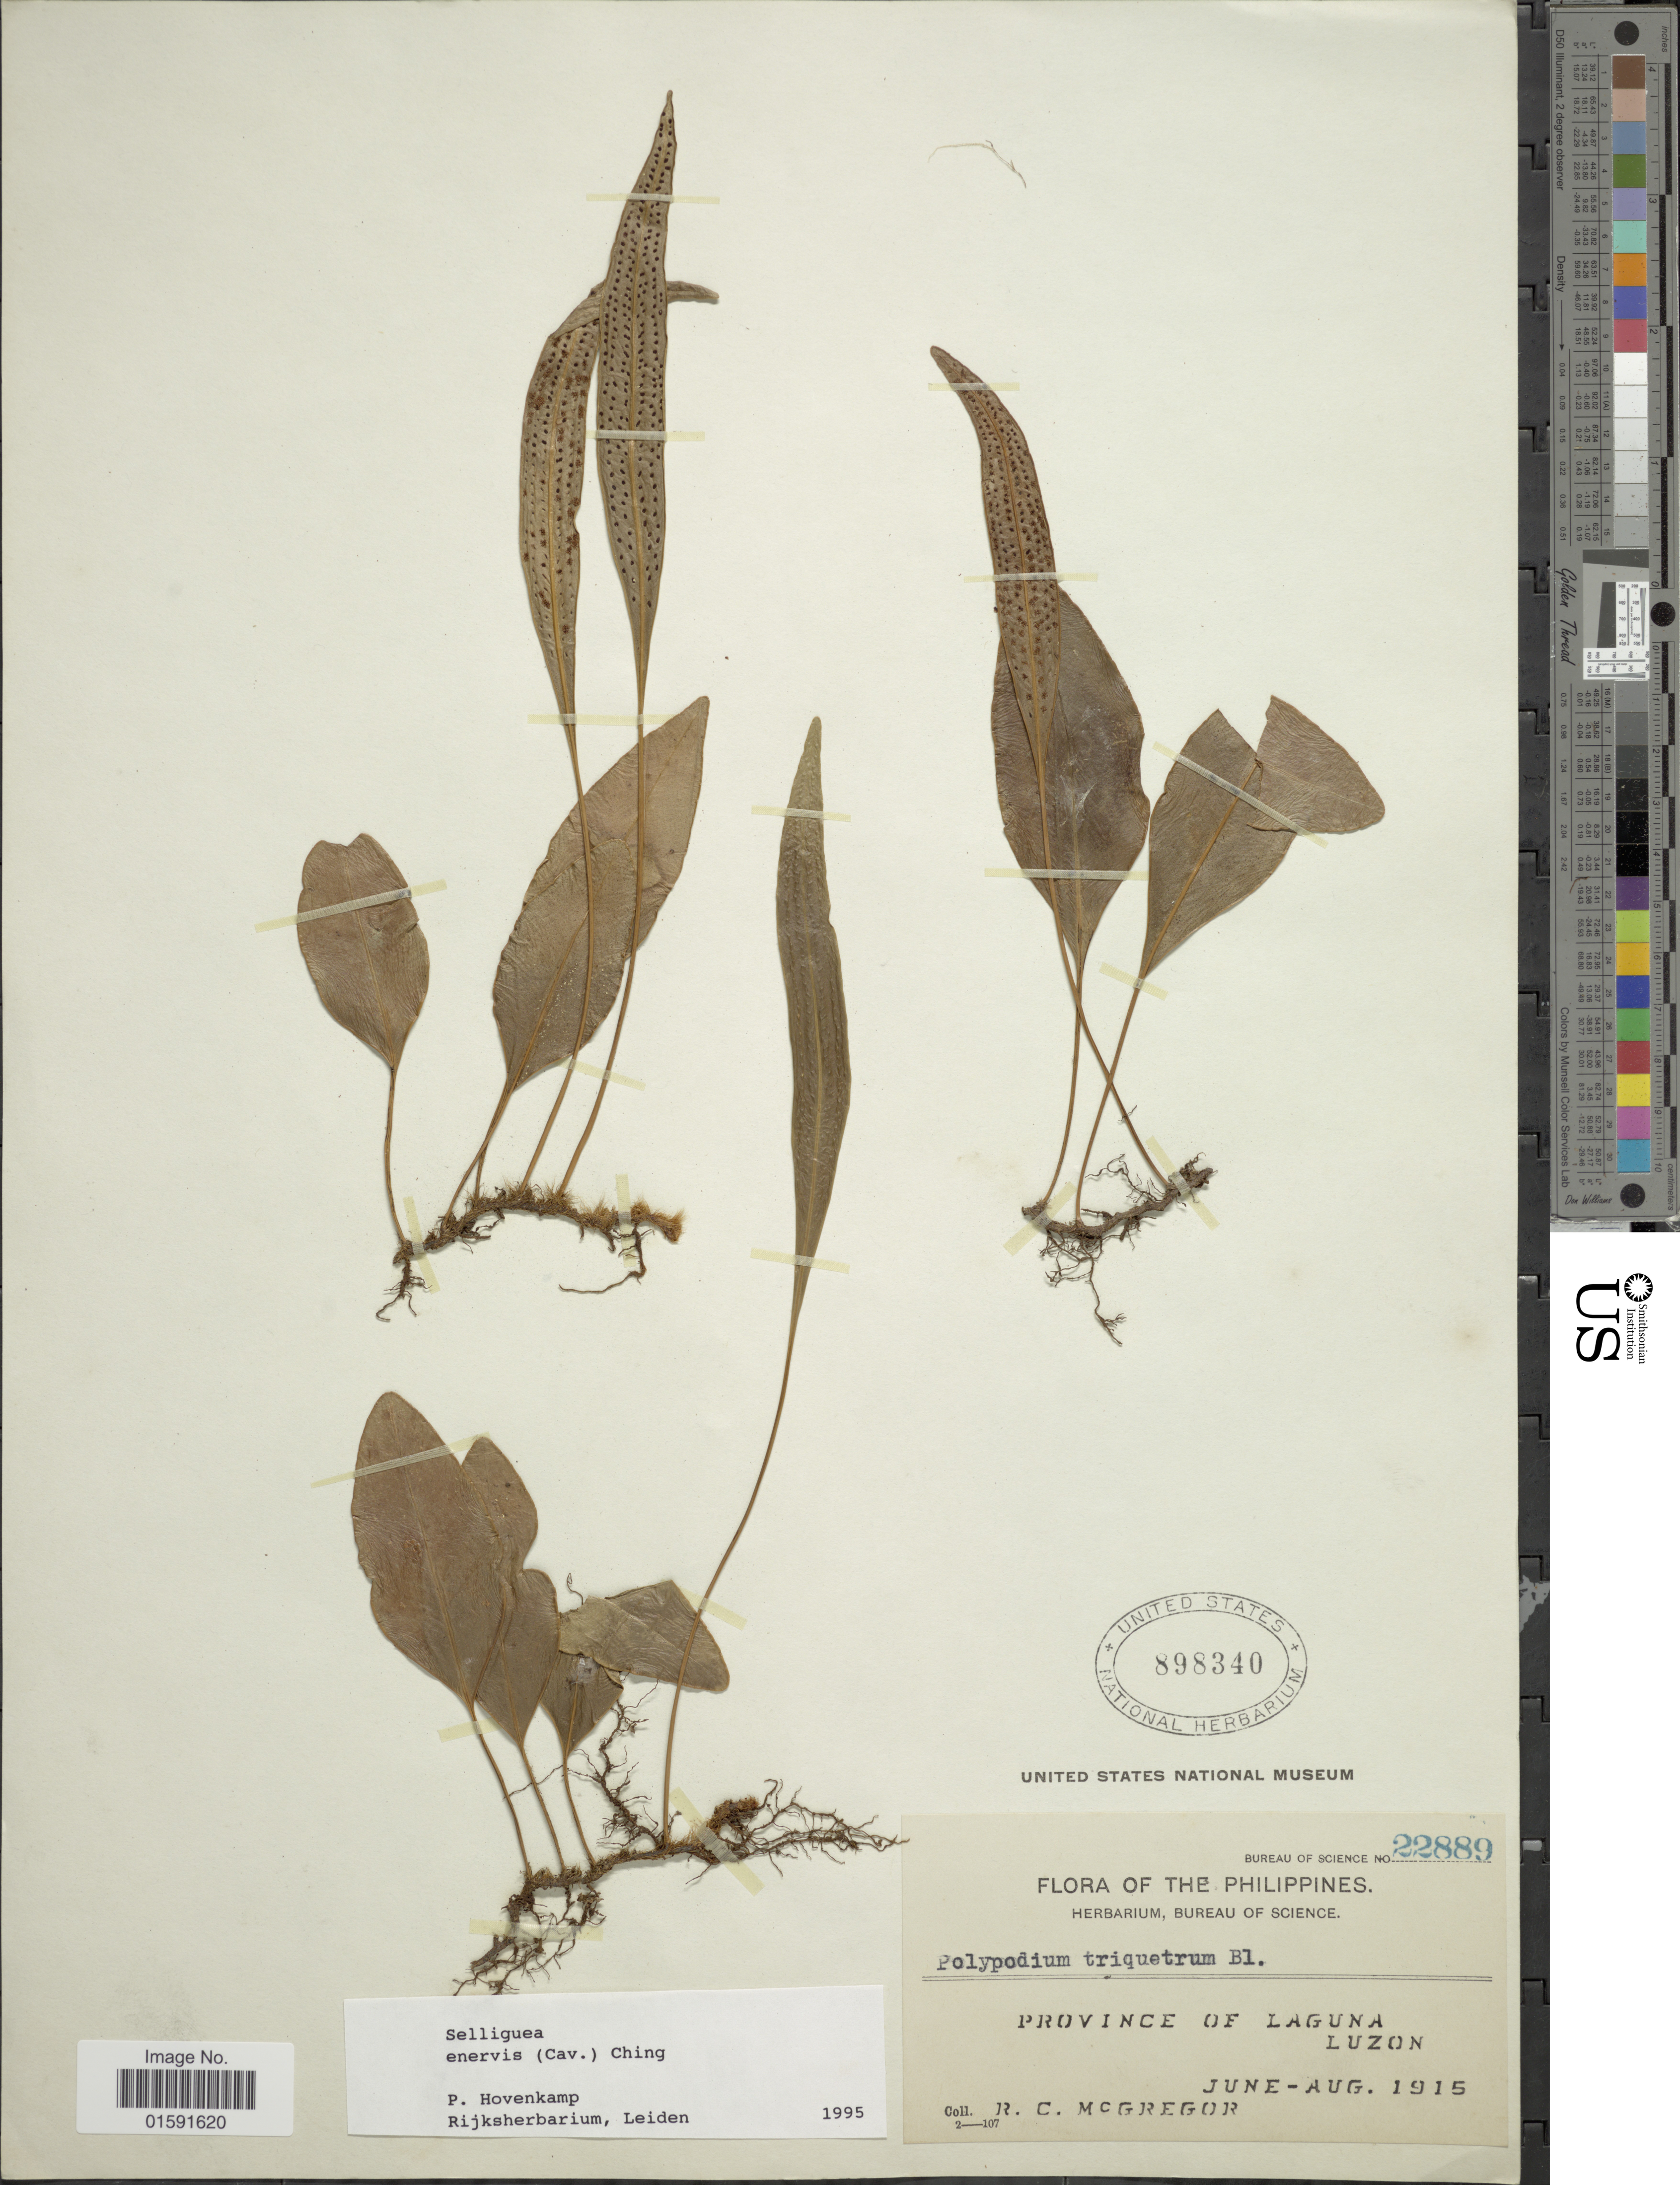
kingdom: Plantae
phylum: Tracheophyta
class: Polypodiopsida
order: Polypodiales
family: Polypodiaceae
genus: Selliguea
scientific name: Selliguea enervis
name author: (Cav.) Ching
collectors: R. C. McGregor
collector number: Bureau of Science 22889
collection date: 1915-06/1915-08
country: Philippines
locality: Province of Laguna, Luzon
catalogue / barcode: US 898340